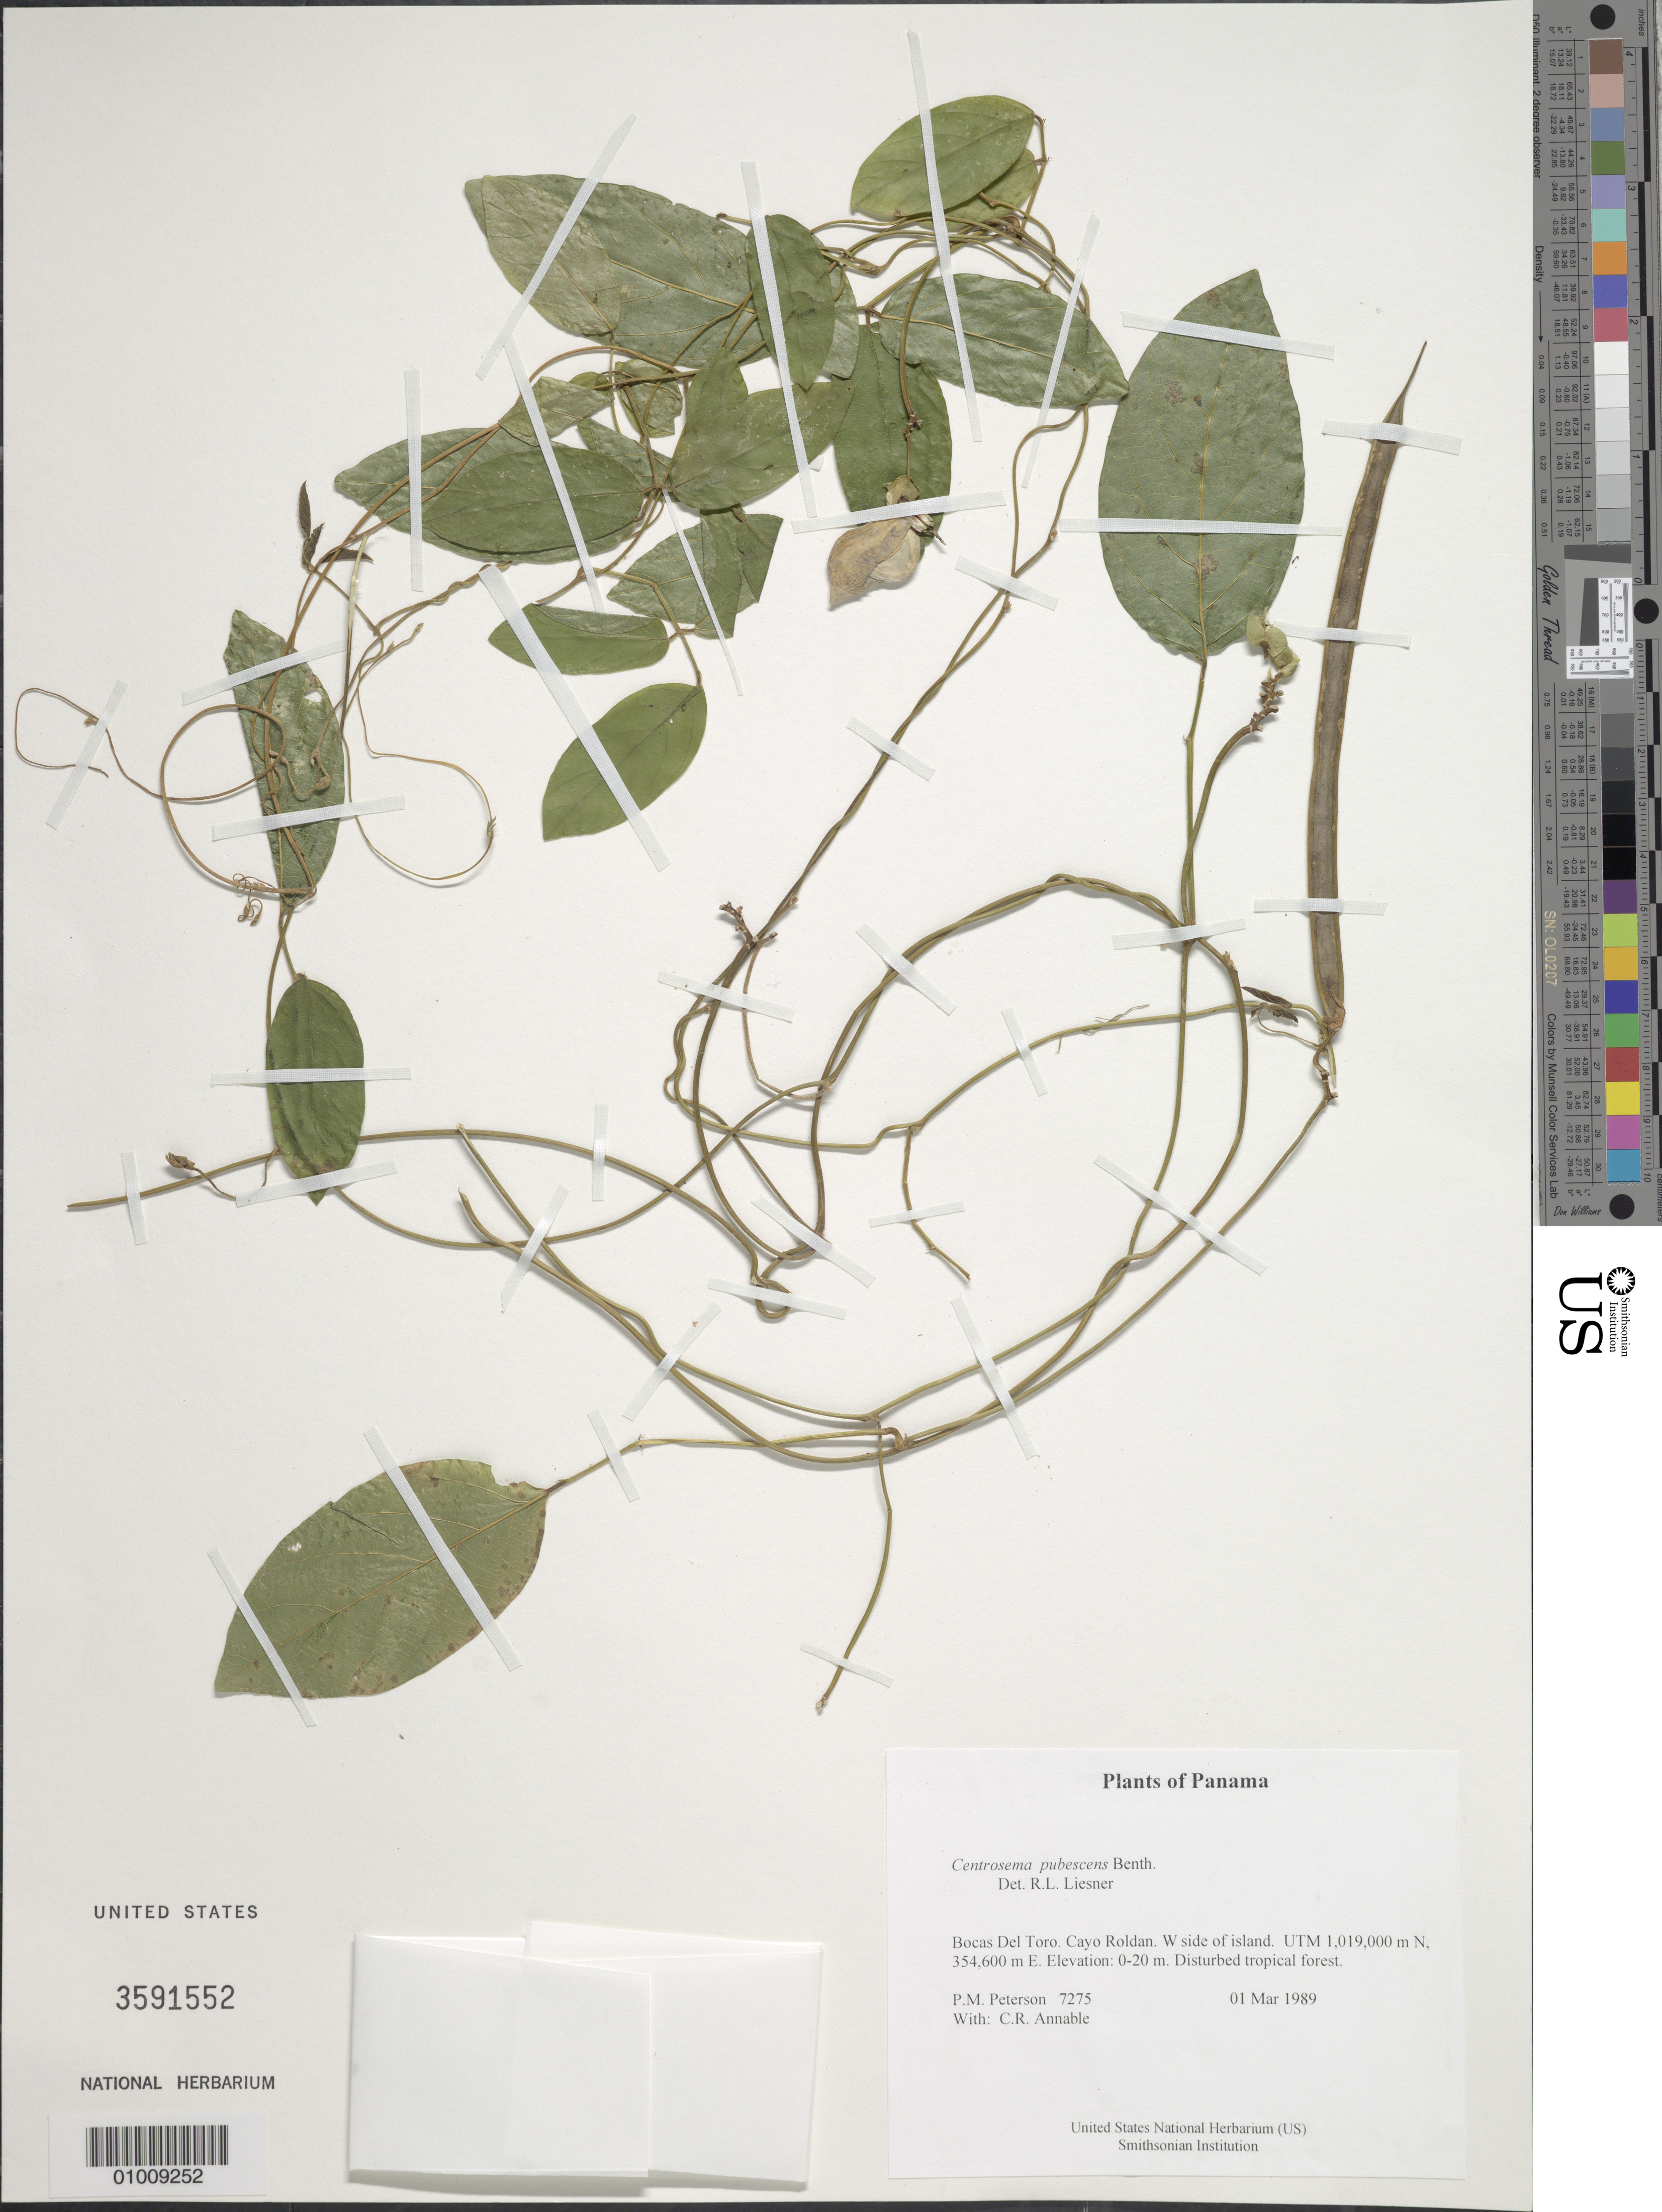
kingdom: Plantae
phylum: Tracheophyta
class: Magnoliopsida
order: Fabales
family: Fabaceae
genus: Centrosema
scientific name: Centrosema pubescens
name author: Benth.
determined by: Liesner, R. L.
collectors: P. M. Peterson & C. R. Annable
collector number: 07275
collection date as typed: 01 Mar 1989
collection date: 1989-03-01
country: Panama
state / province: Bocas del Toro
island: Cayo Roldan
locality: W side of island. UTM 1,019,000 m N, 354,600 m E.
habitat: Disturbed tropical forest.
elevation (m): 0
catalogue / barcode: US 3591552